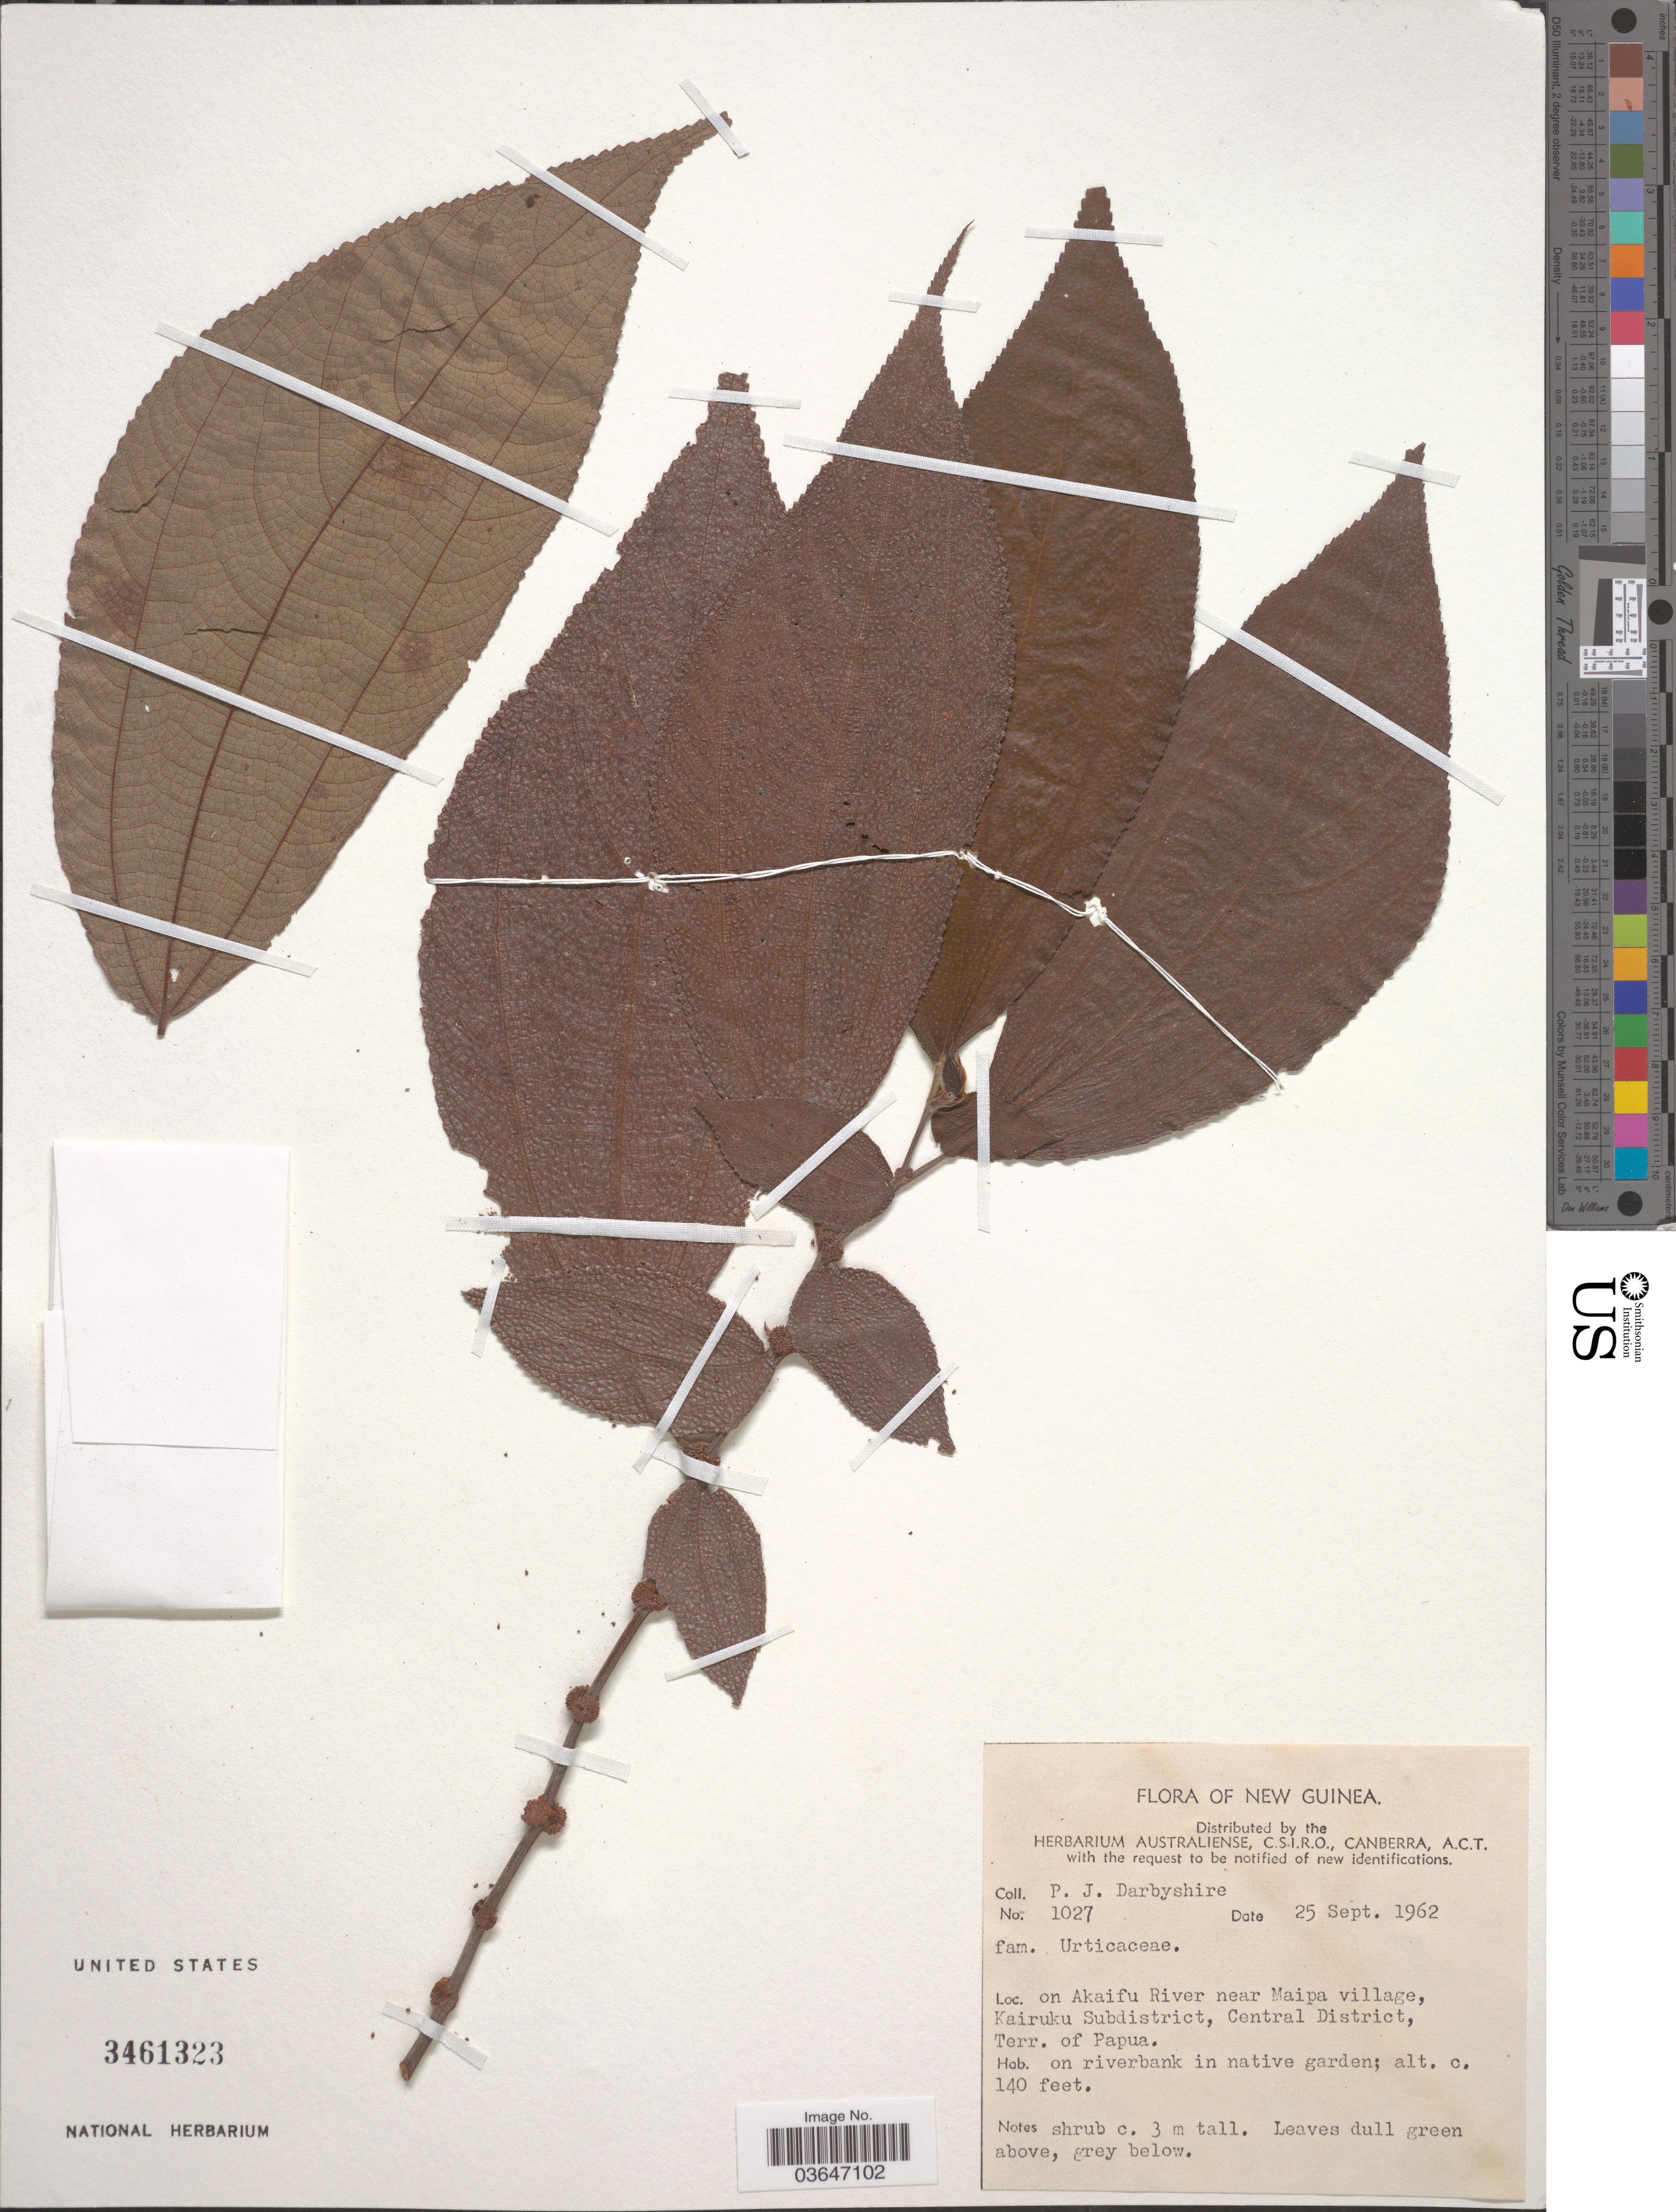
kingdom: Plantae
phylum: Tracheophyta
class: Magnoliopsida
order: Proteales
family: Proteaceae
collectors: P. Darbyshire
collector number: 1027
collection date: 1962-09-25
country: Papua New Guinea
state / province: Central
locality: New Guinea. On Akaifu River near Maipa village, Kairuku Subdistrict, Central District, Terr. of Papua.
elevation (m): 43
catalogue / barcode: US 3461323